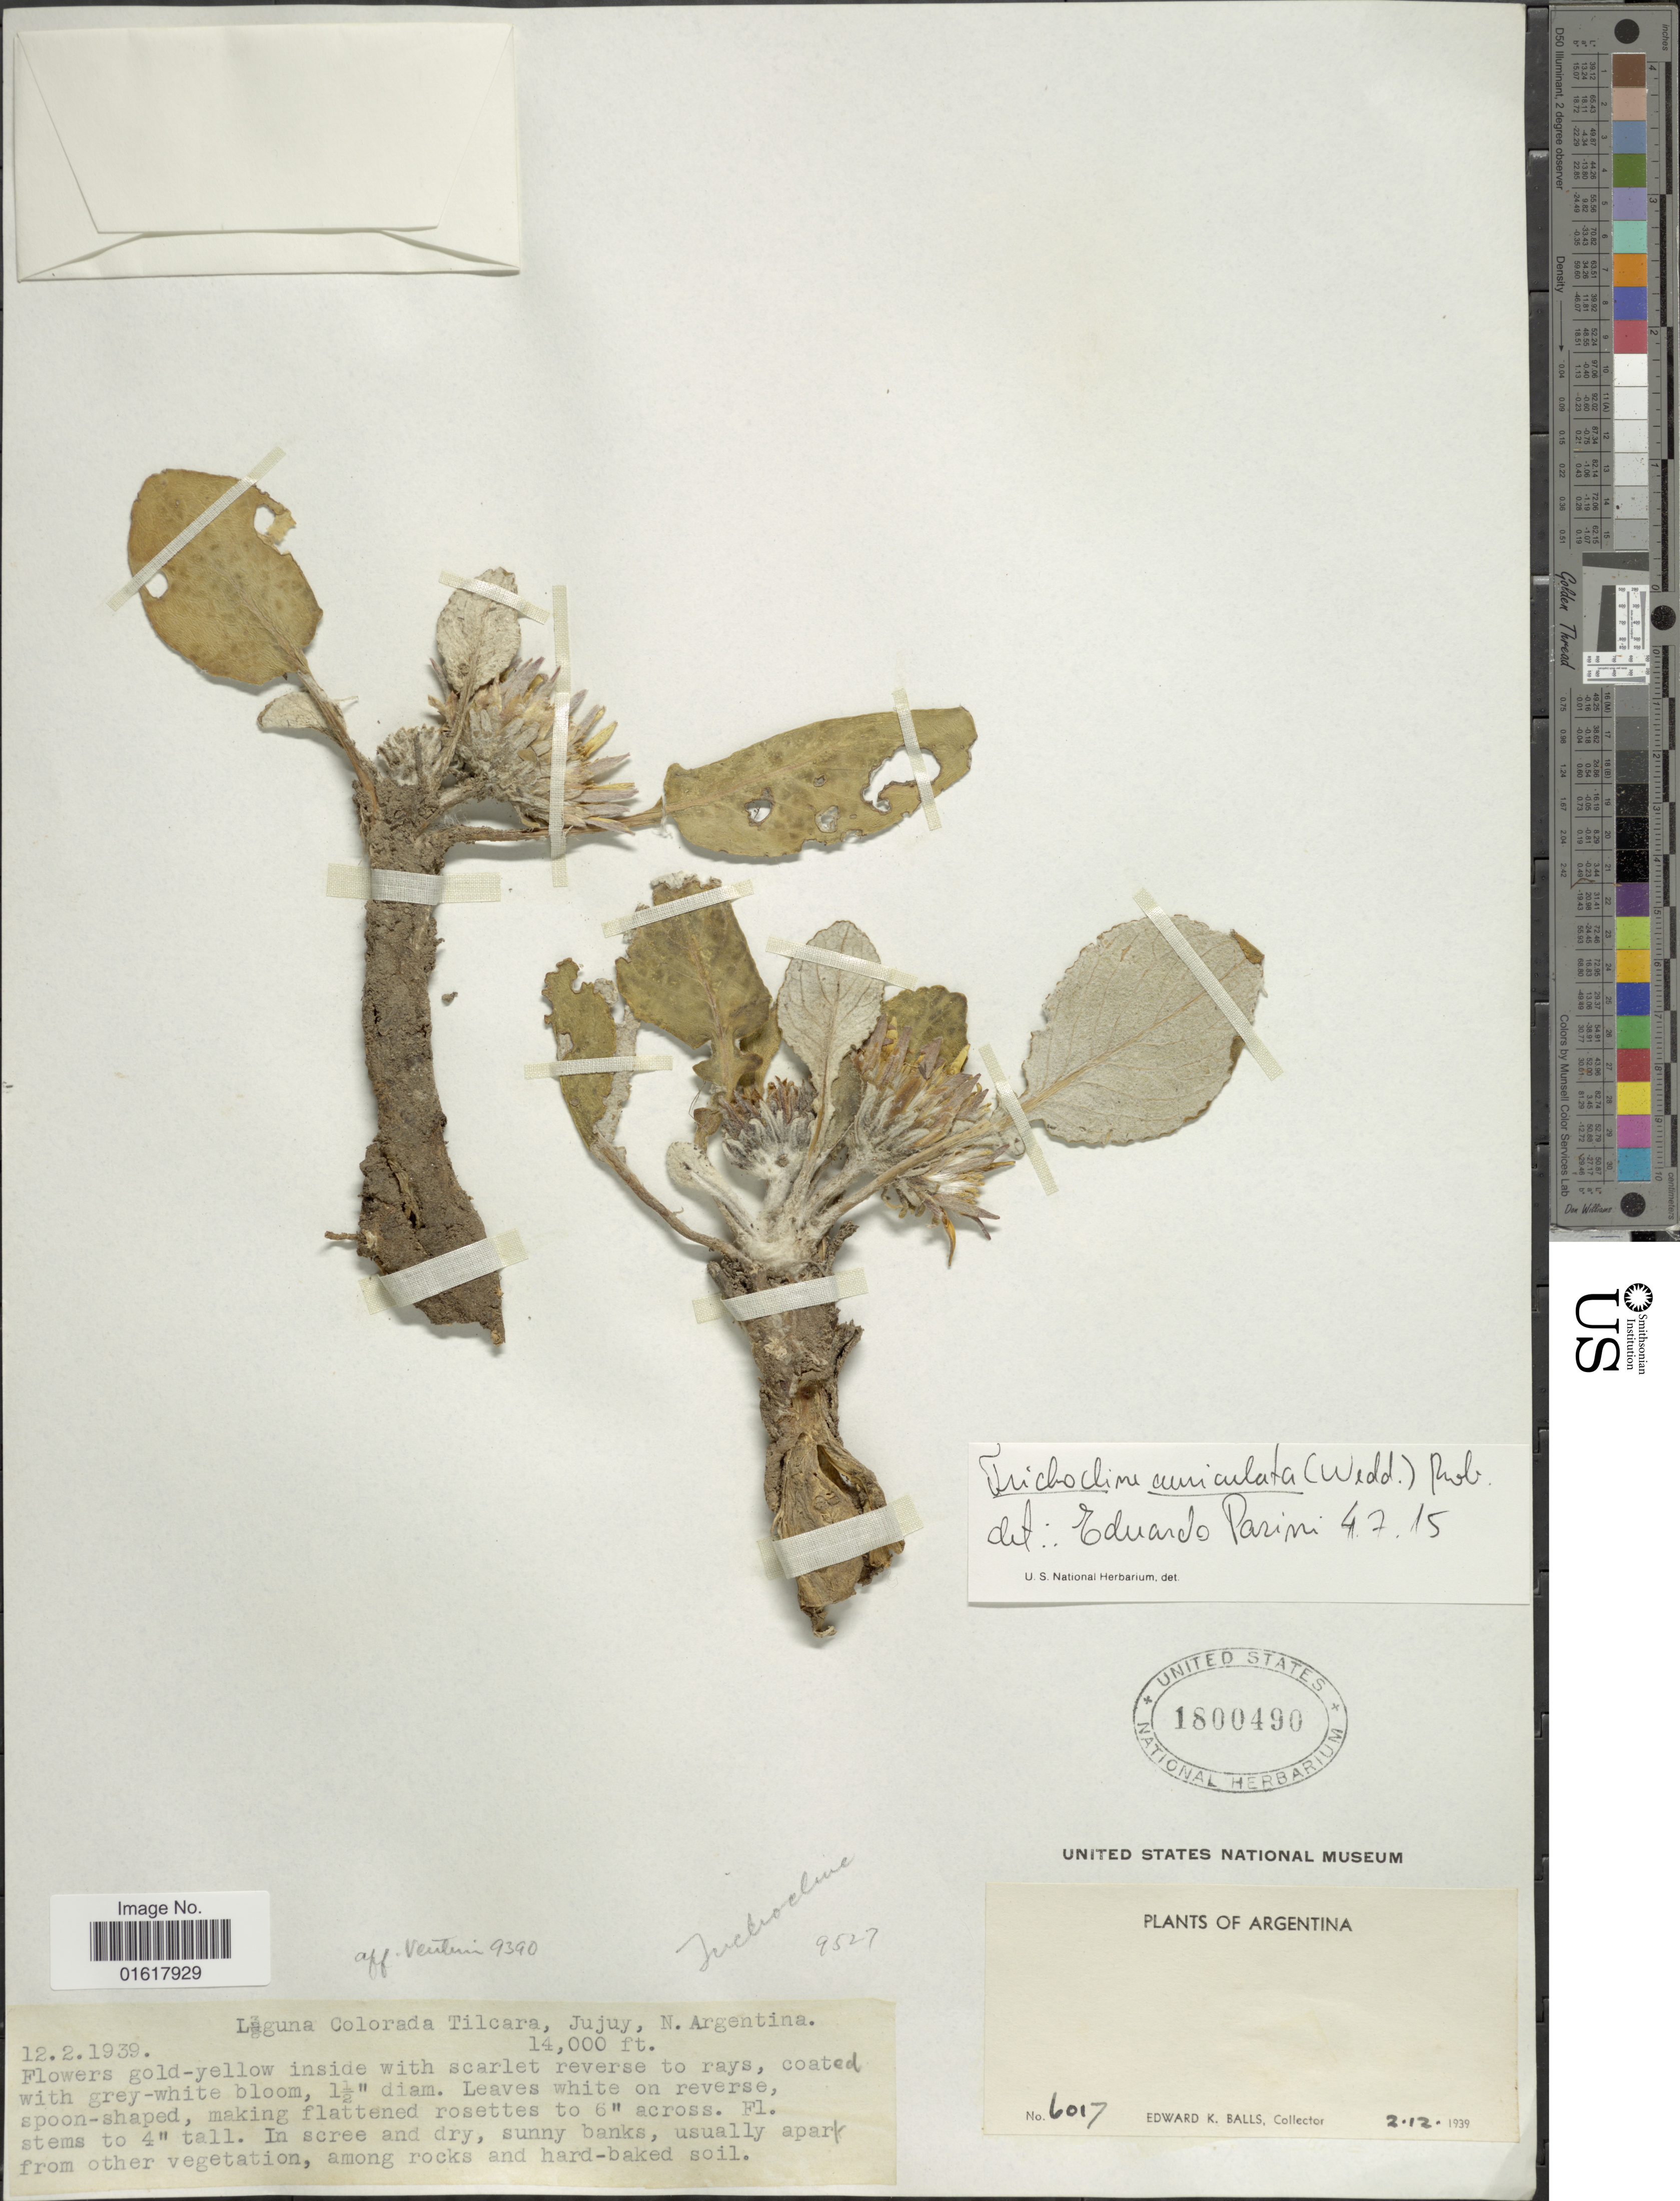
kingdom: Plantae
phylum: Tracheophyta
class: Magnoliopsida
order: Asterales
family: Asteraceae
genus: Trichocline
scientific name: Trichocline auriculata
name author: (Wedd.) Hieron.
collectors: E. K. Balls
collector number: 6017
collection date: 1939-02-12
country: Argentina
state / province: Jujuy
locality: Laguna Colorada Tilcara, N. Argentina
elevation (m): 4267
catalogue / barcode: US 1800490